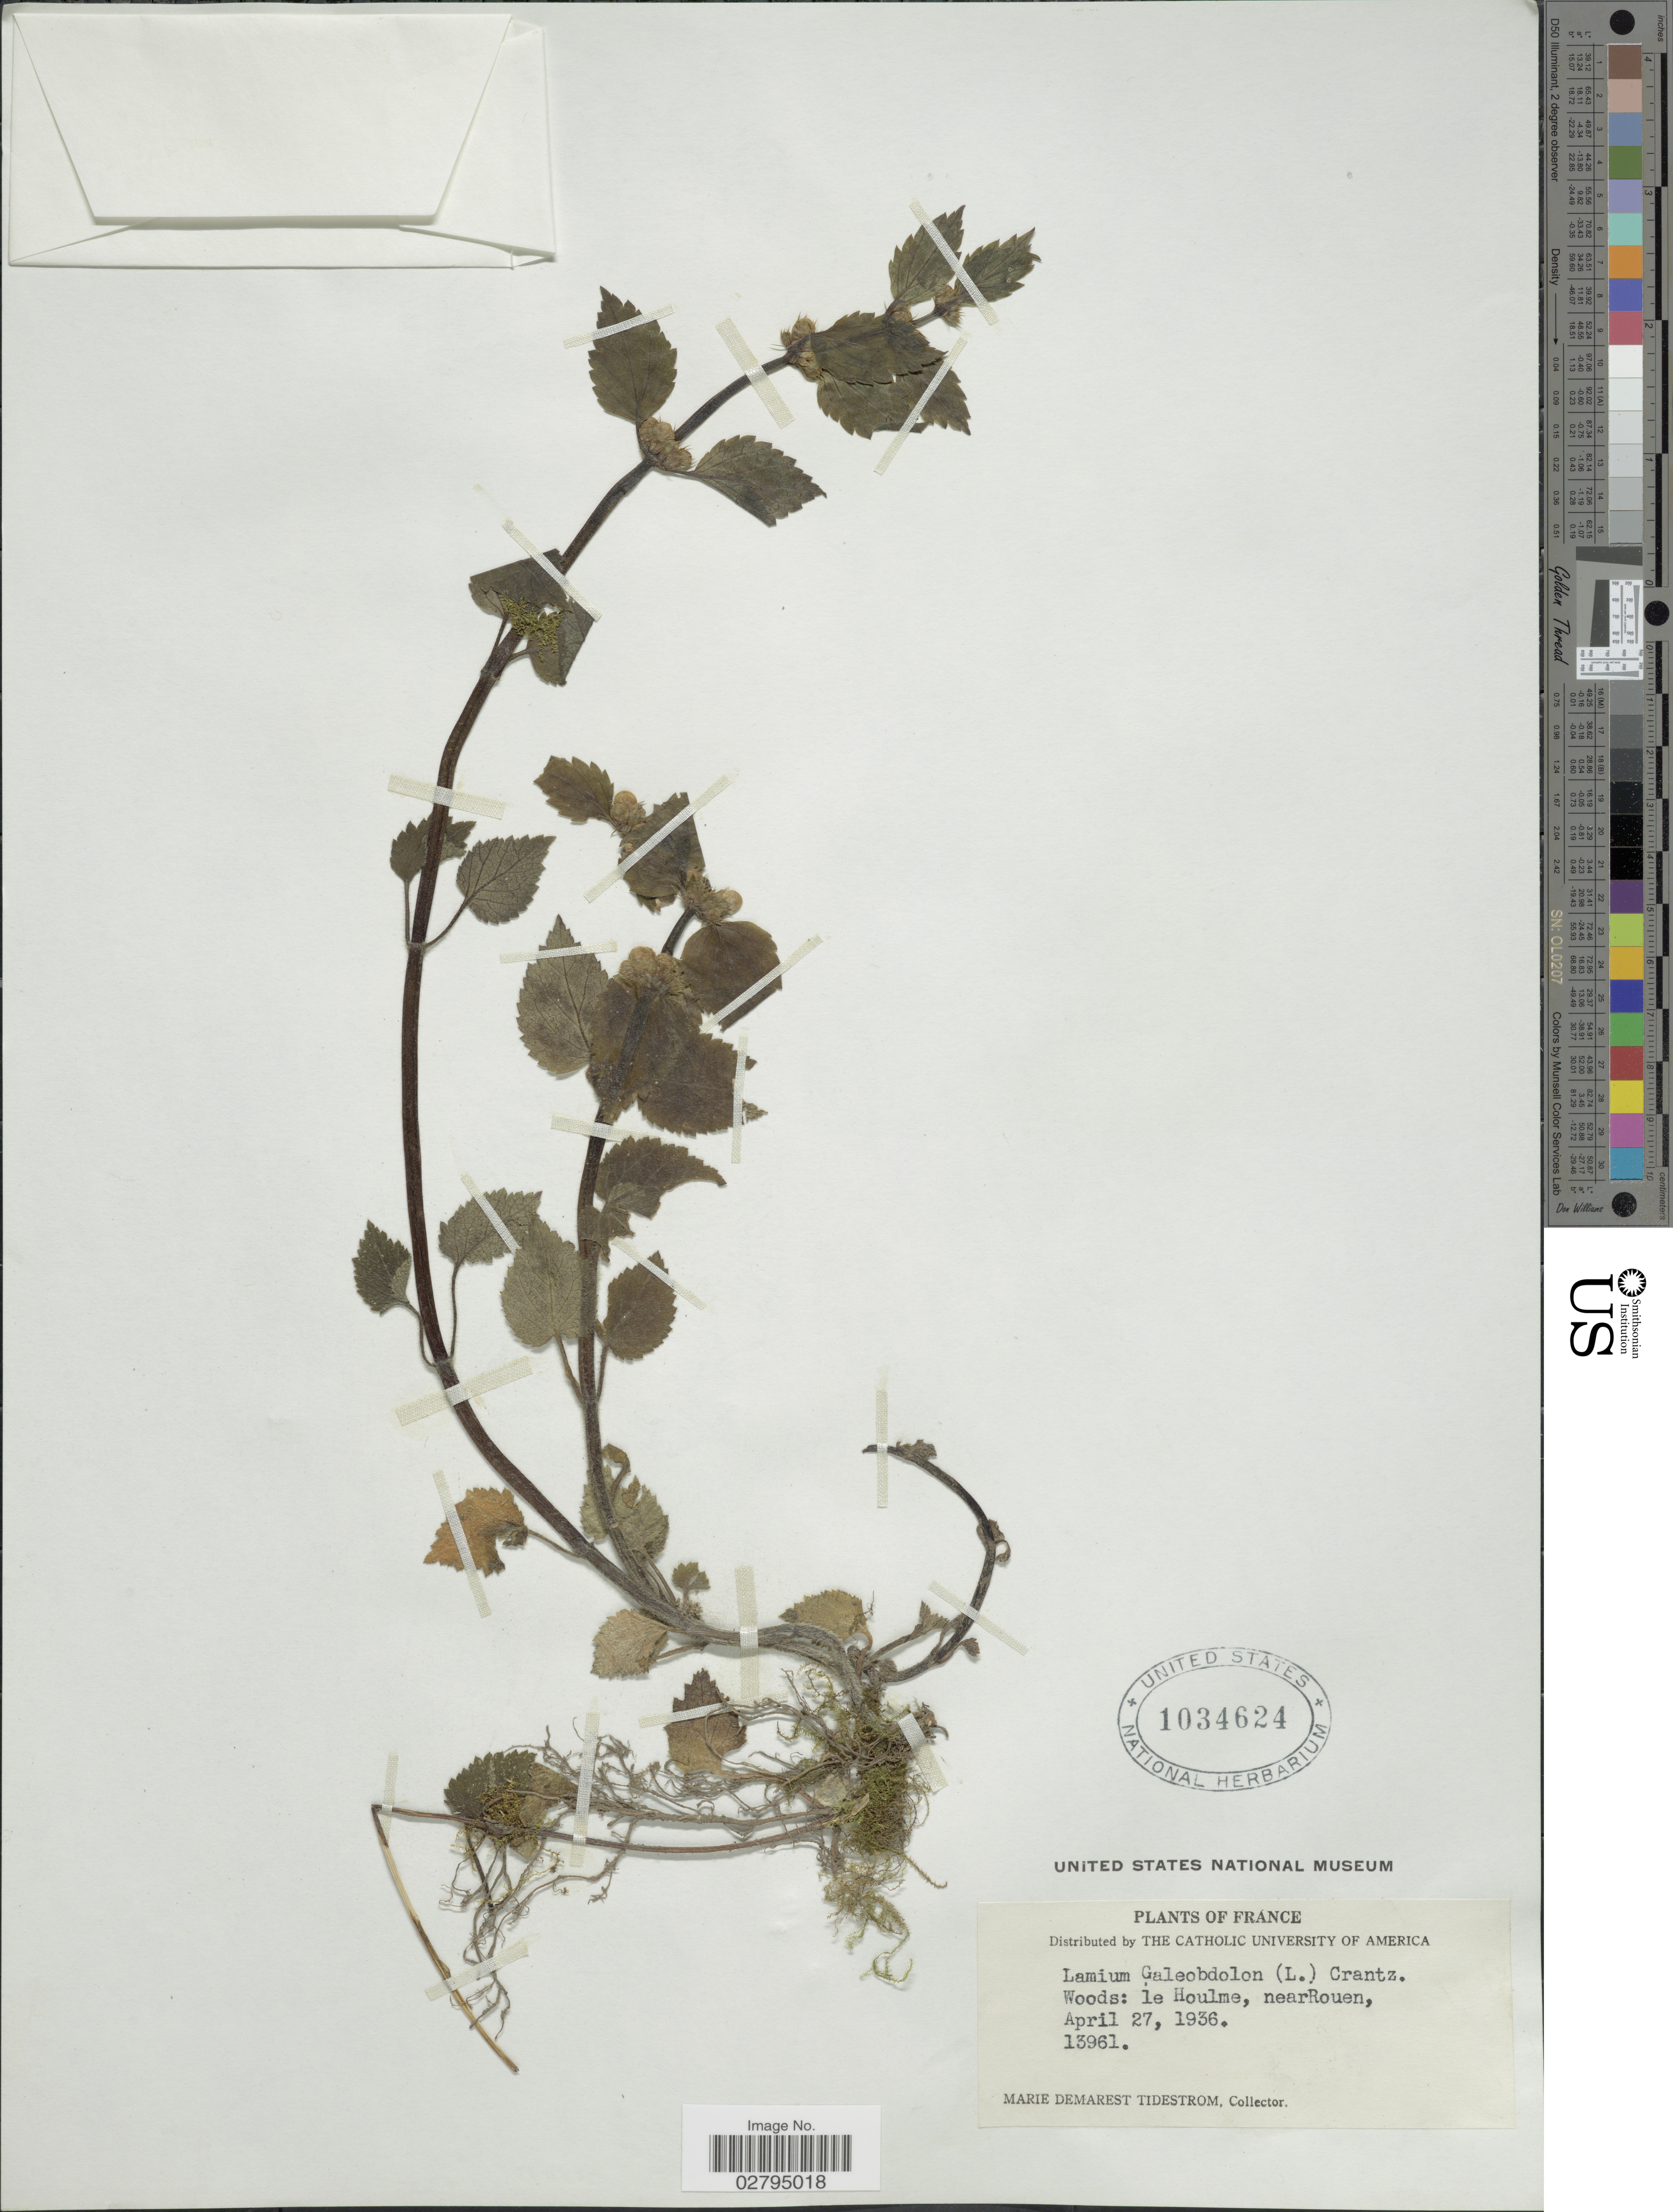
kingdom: Plantae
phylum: Tracheophyta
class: Magnoliopsida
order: Lamiales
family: Lamiaceae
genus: Lamium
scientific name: Lamium galeobdolon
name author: (L.) L.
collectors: M. Tidestrom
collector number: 13961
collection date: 1936-04-27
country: France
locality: Woods: le Houlme, near Rouen.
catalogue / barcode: US 1034624